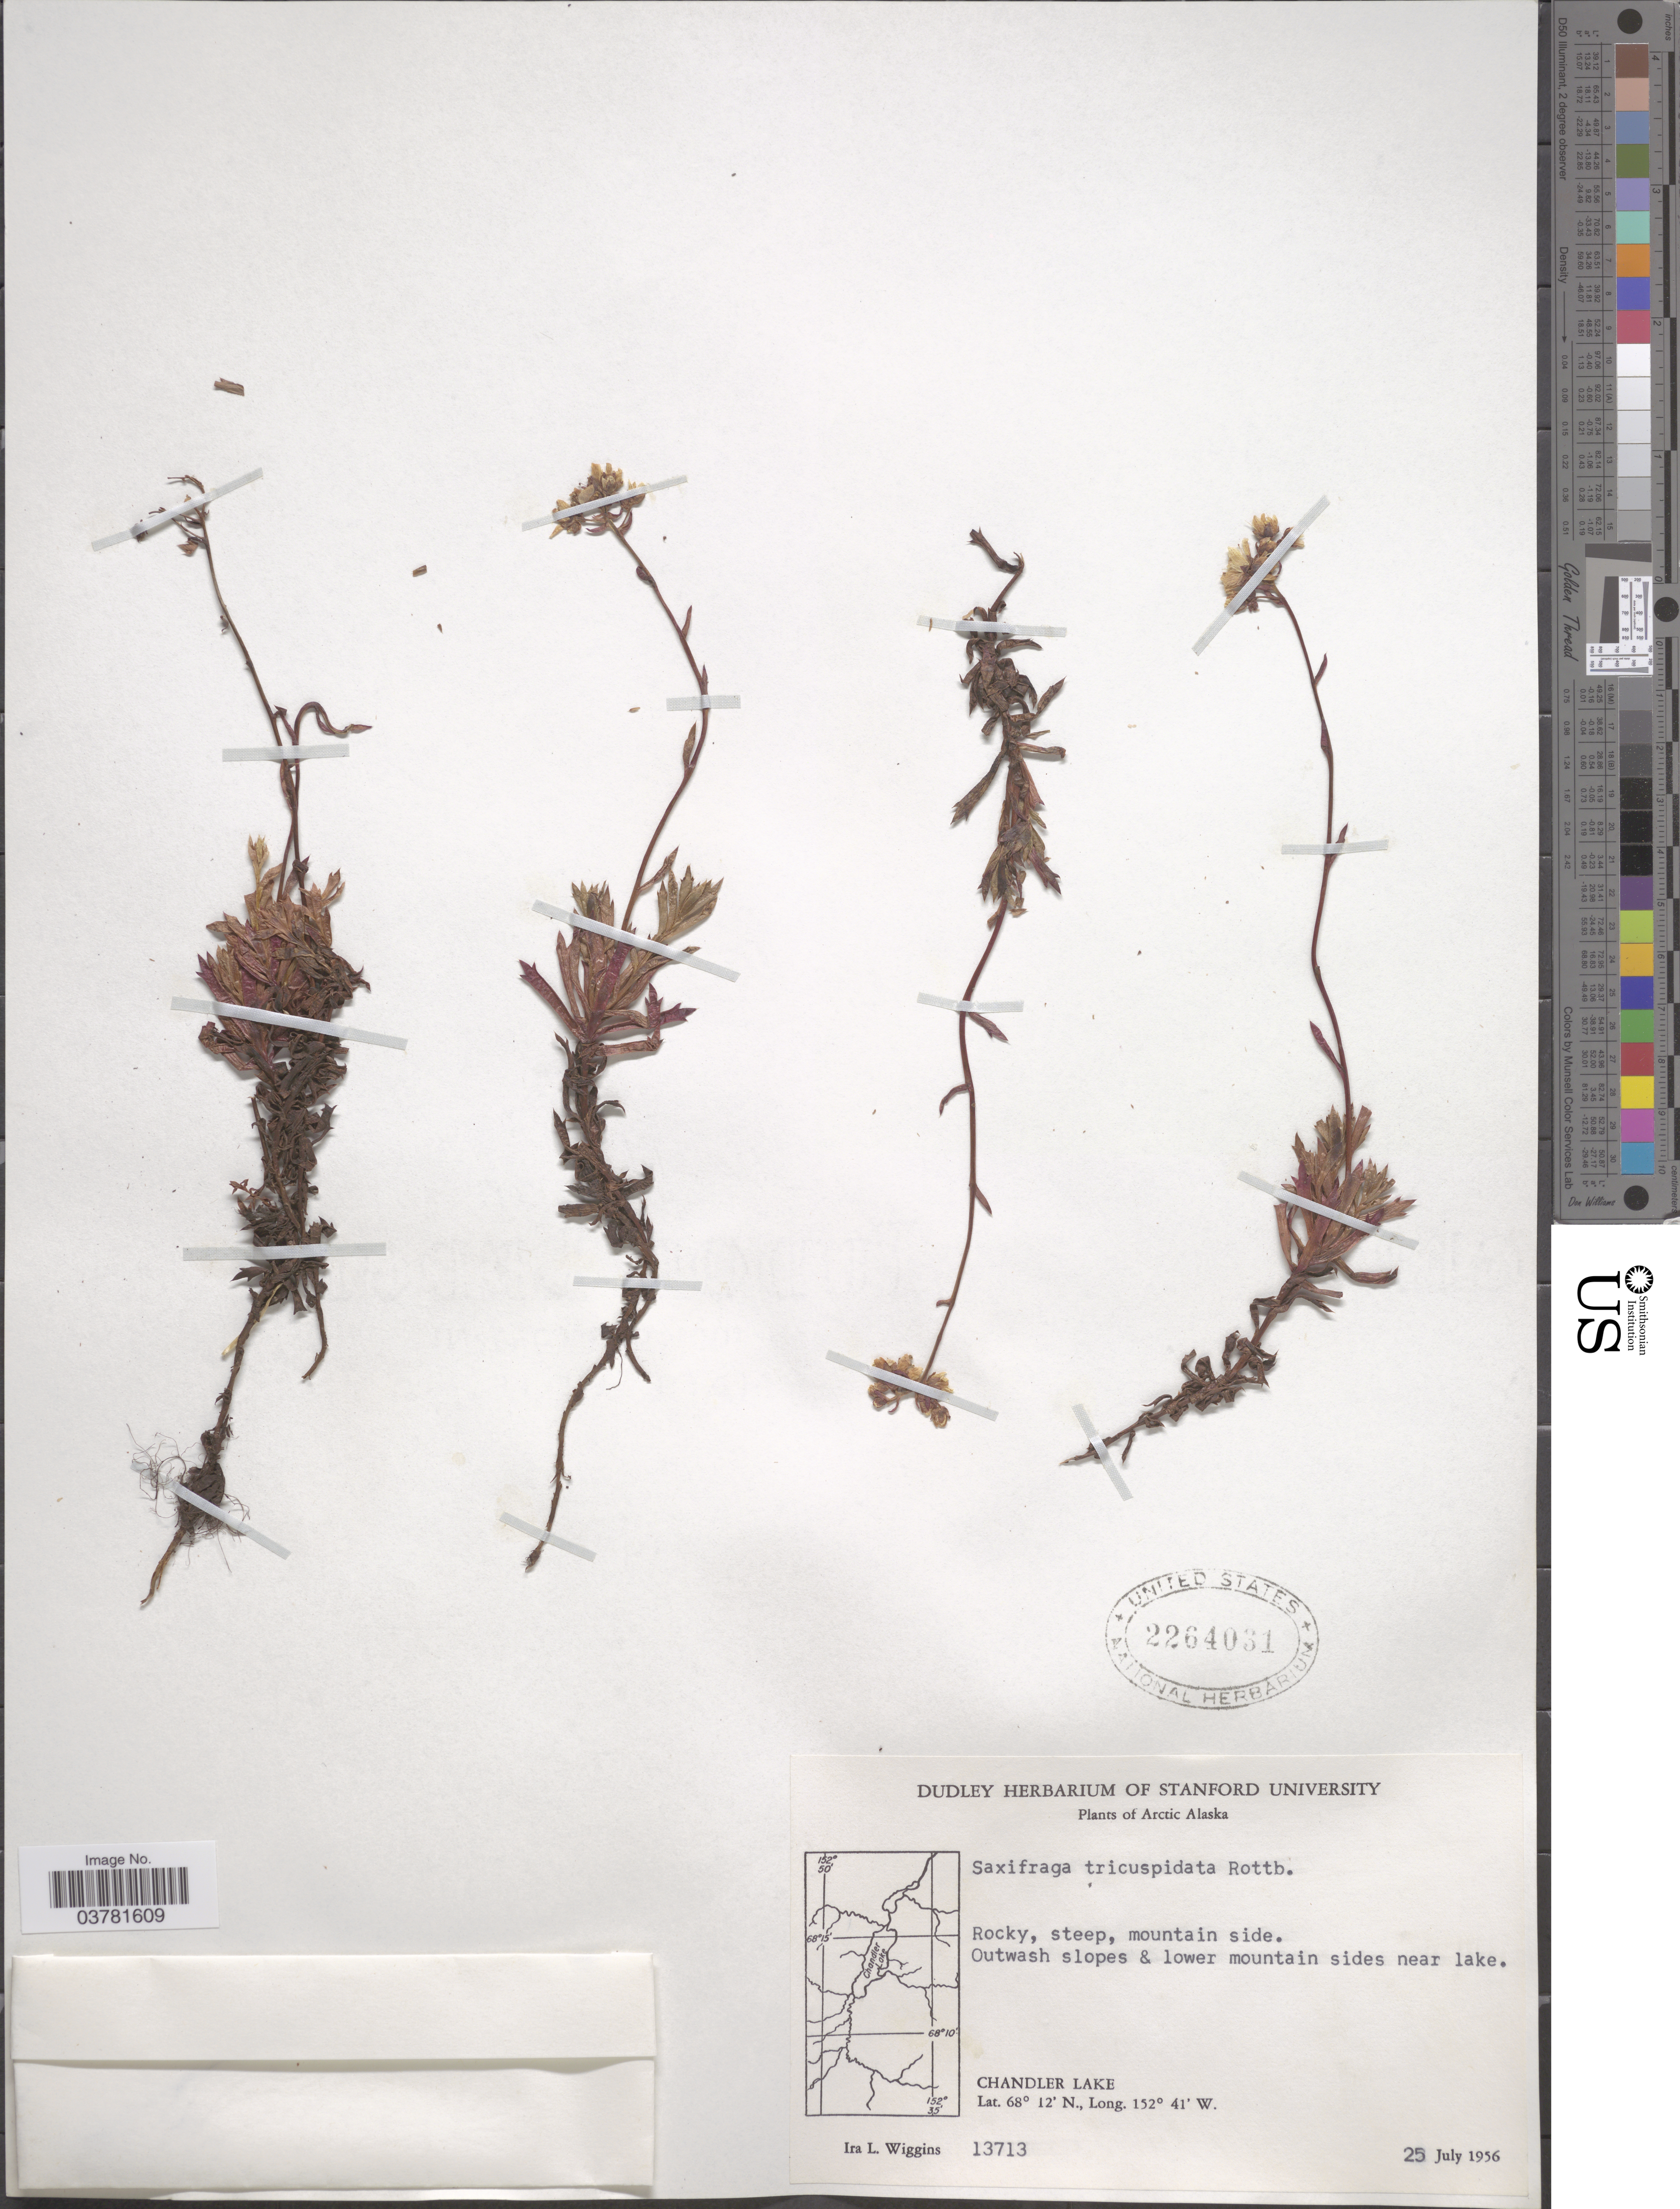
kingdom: Plantae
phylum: Tracheophyta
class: Magnoliopsida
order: Saxifragales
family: Saxifragaceae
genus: Saxifraga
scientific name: Saxifraga tricuspidata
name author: Rottb.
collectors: I. L. Wiggins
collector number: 13713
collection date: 1956-07-25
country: United States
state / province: Alaska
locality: Outwash slopes & lower mountain sides near lake. Chandler Lake.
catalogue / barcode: US 2264031